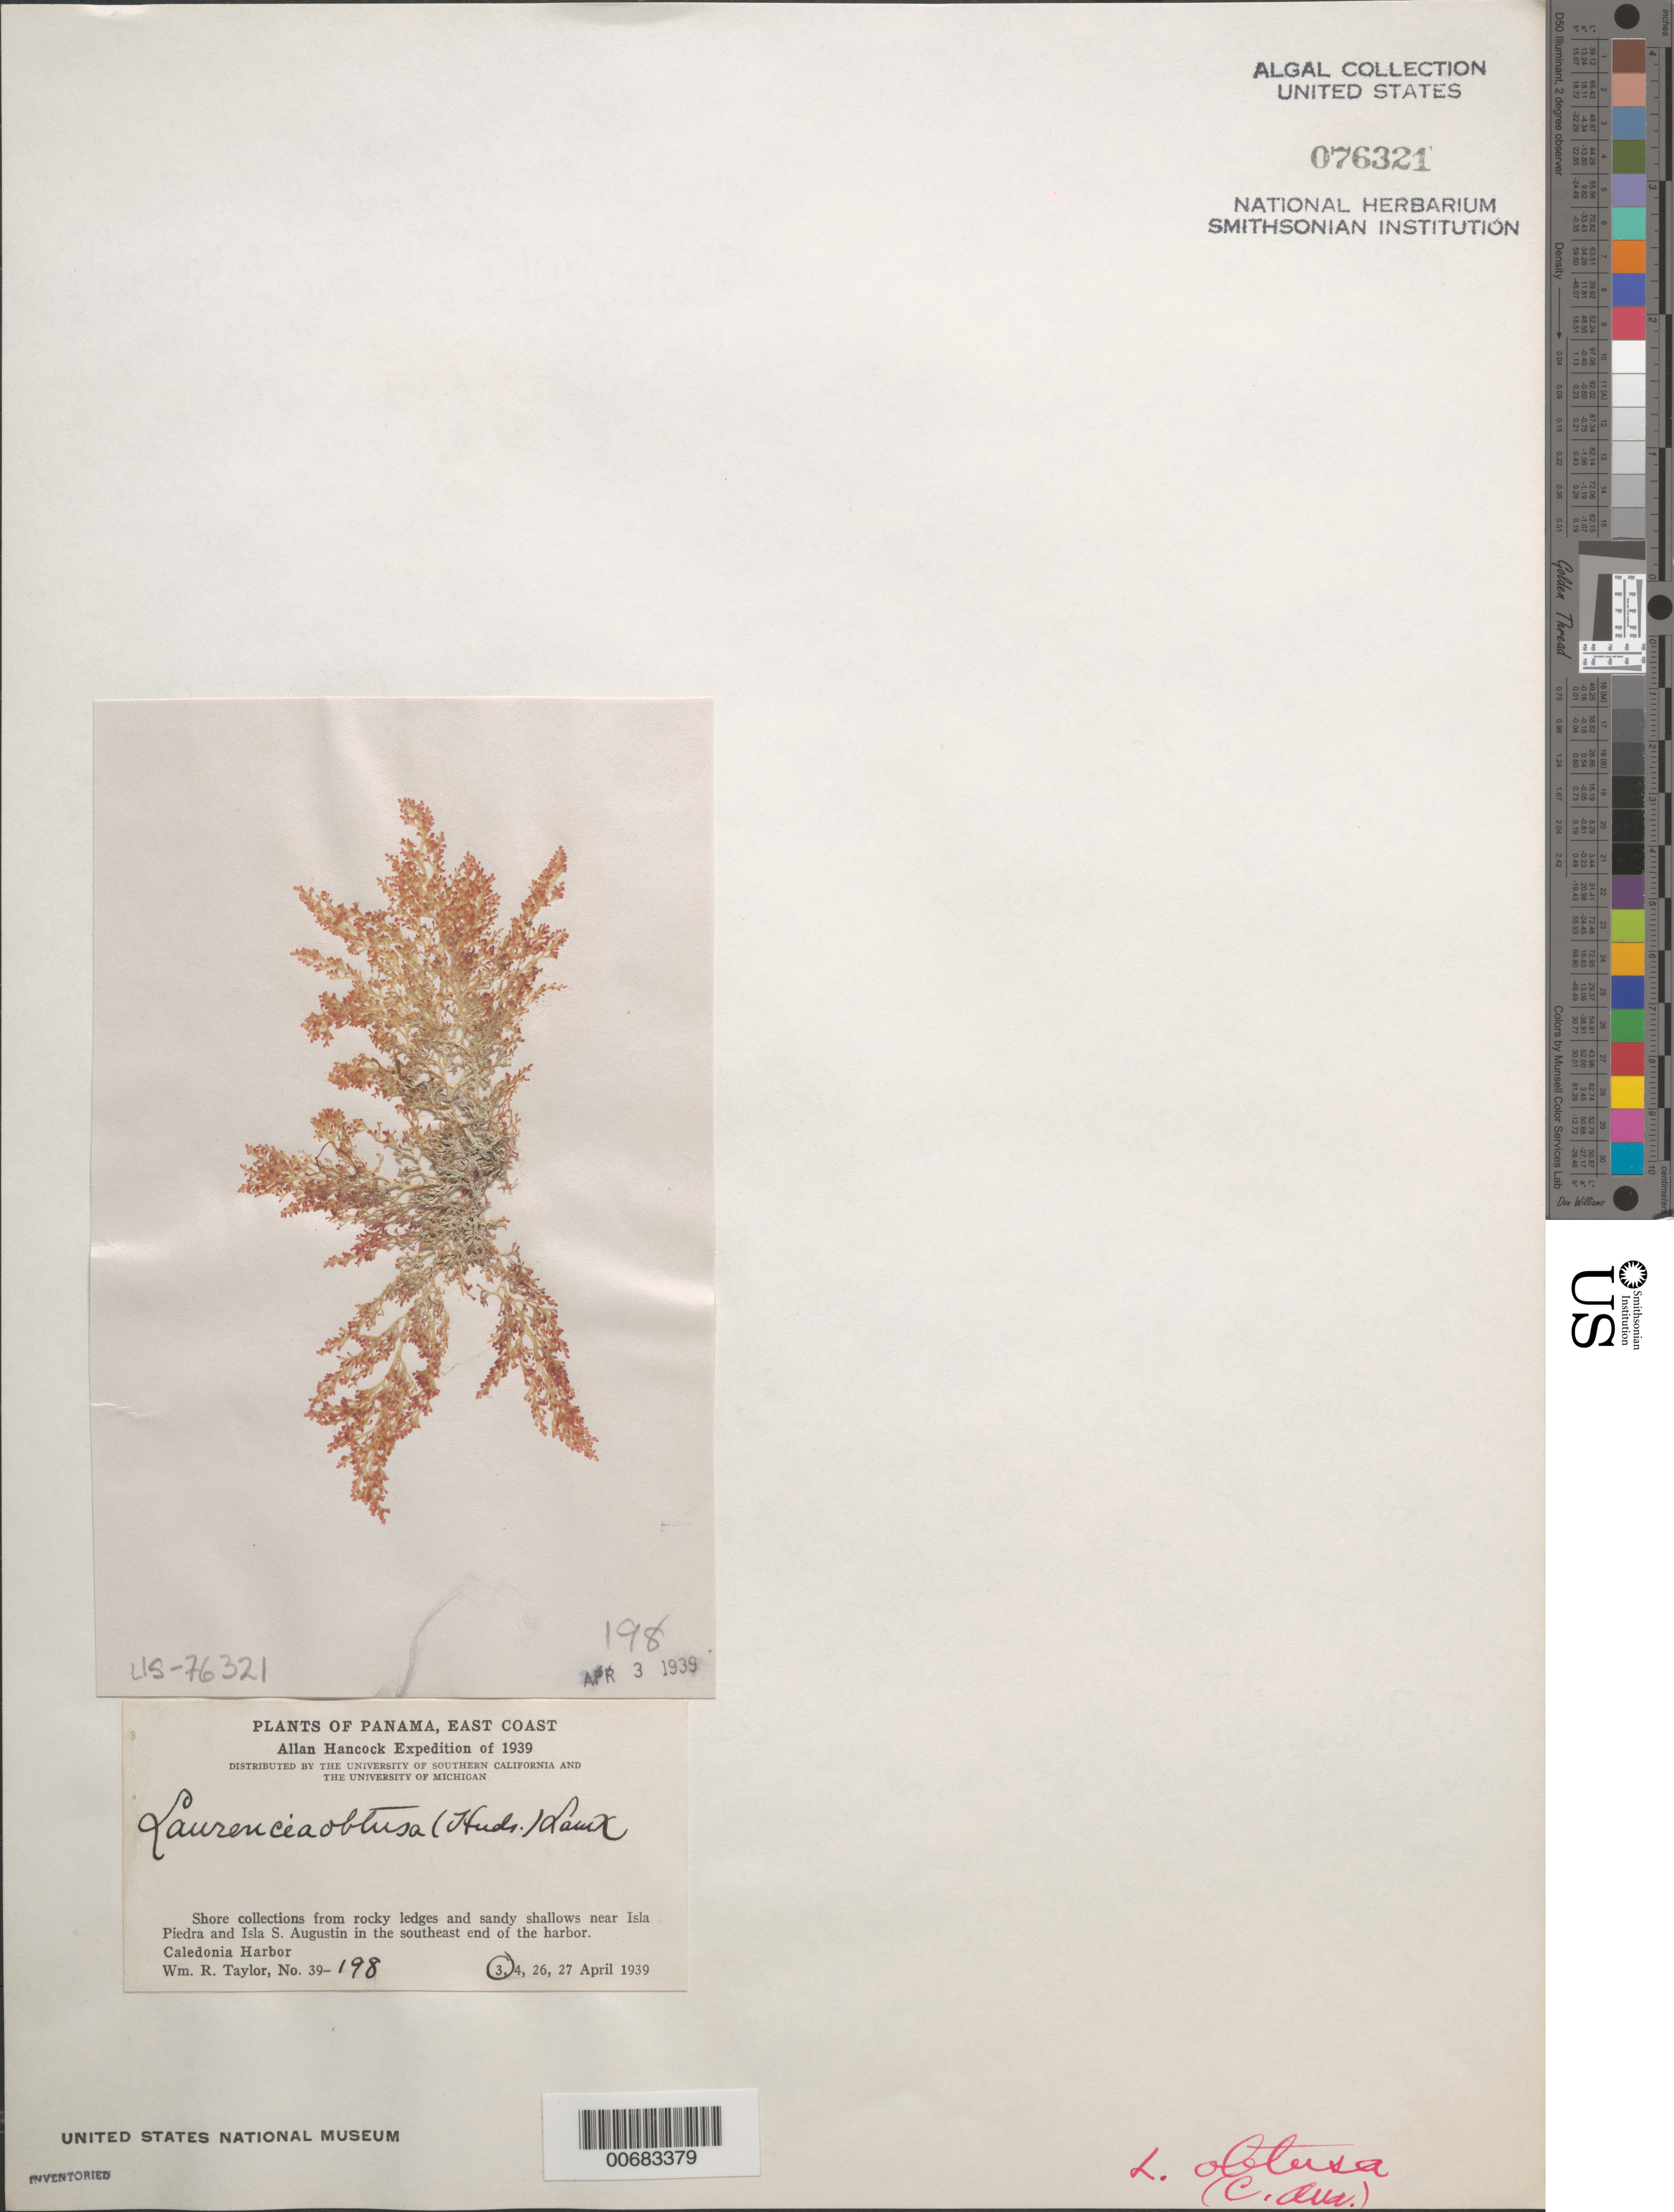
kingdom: Plantae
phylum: Rhodophyta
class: Florideophyceae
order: Ceramiales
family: Rhodomelaceae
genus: Laurencia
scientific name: Laurencia obtusa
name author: (Huds.) J.V.Lamouroux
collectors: W. R. Taylor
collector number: WRT 39-198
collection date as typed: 03 Apr 1939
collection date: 1939-04-03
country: Panama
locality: Southeast Caledonia Harbor, near Isla Piedra and Isla San Augustin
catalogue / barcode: US 76321